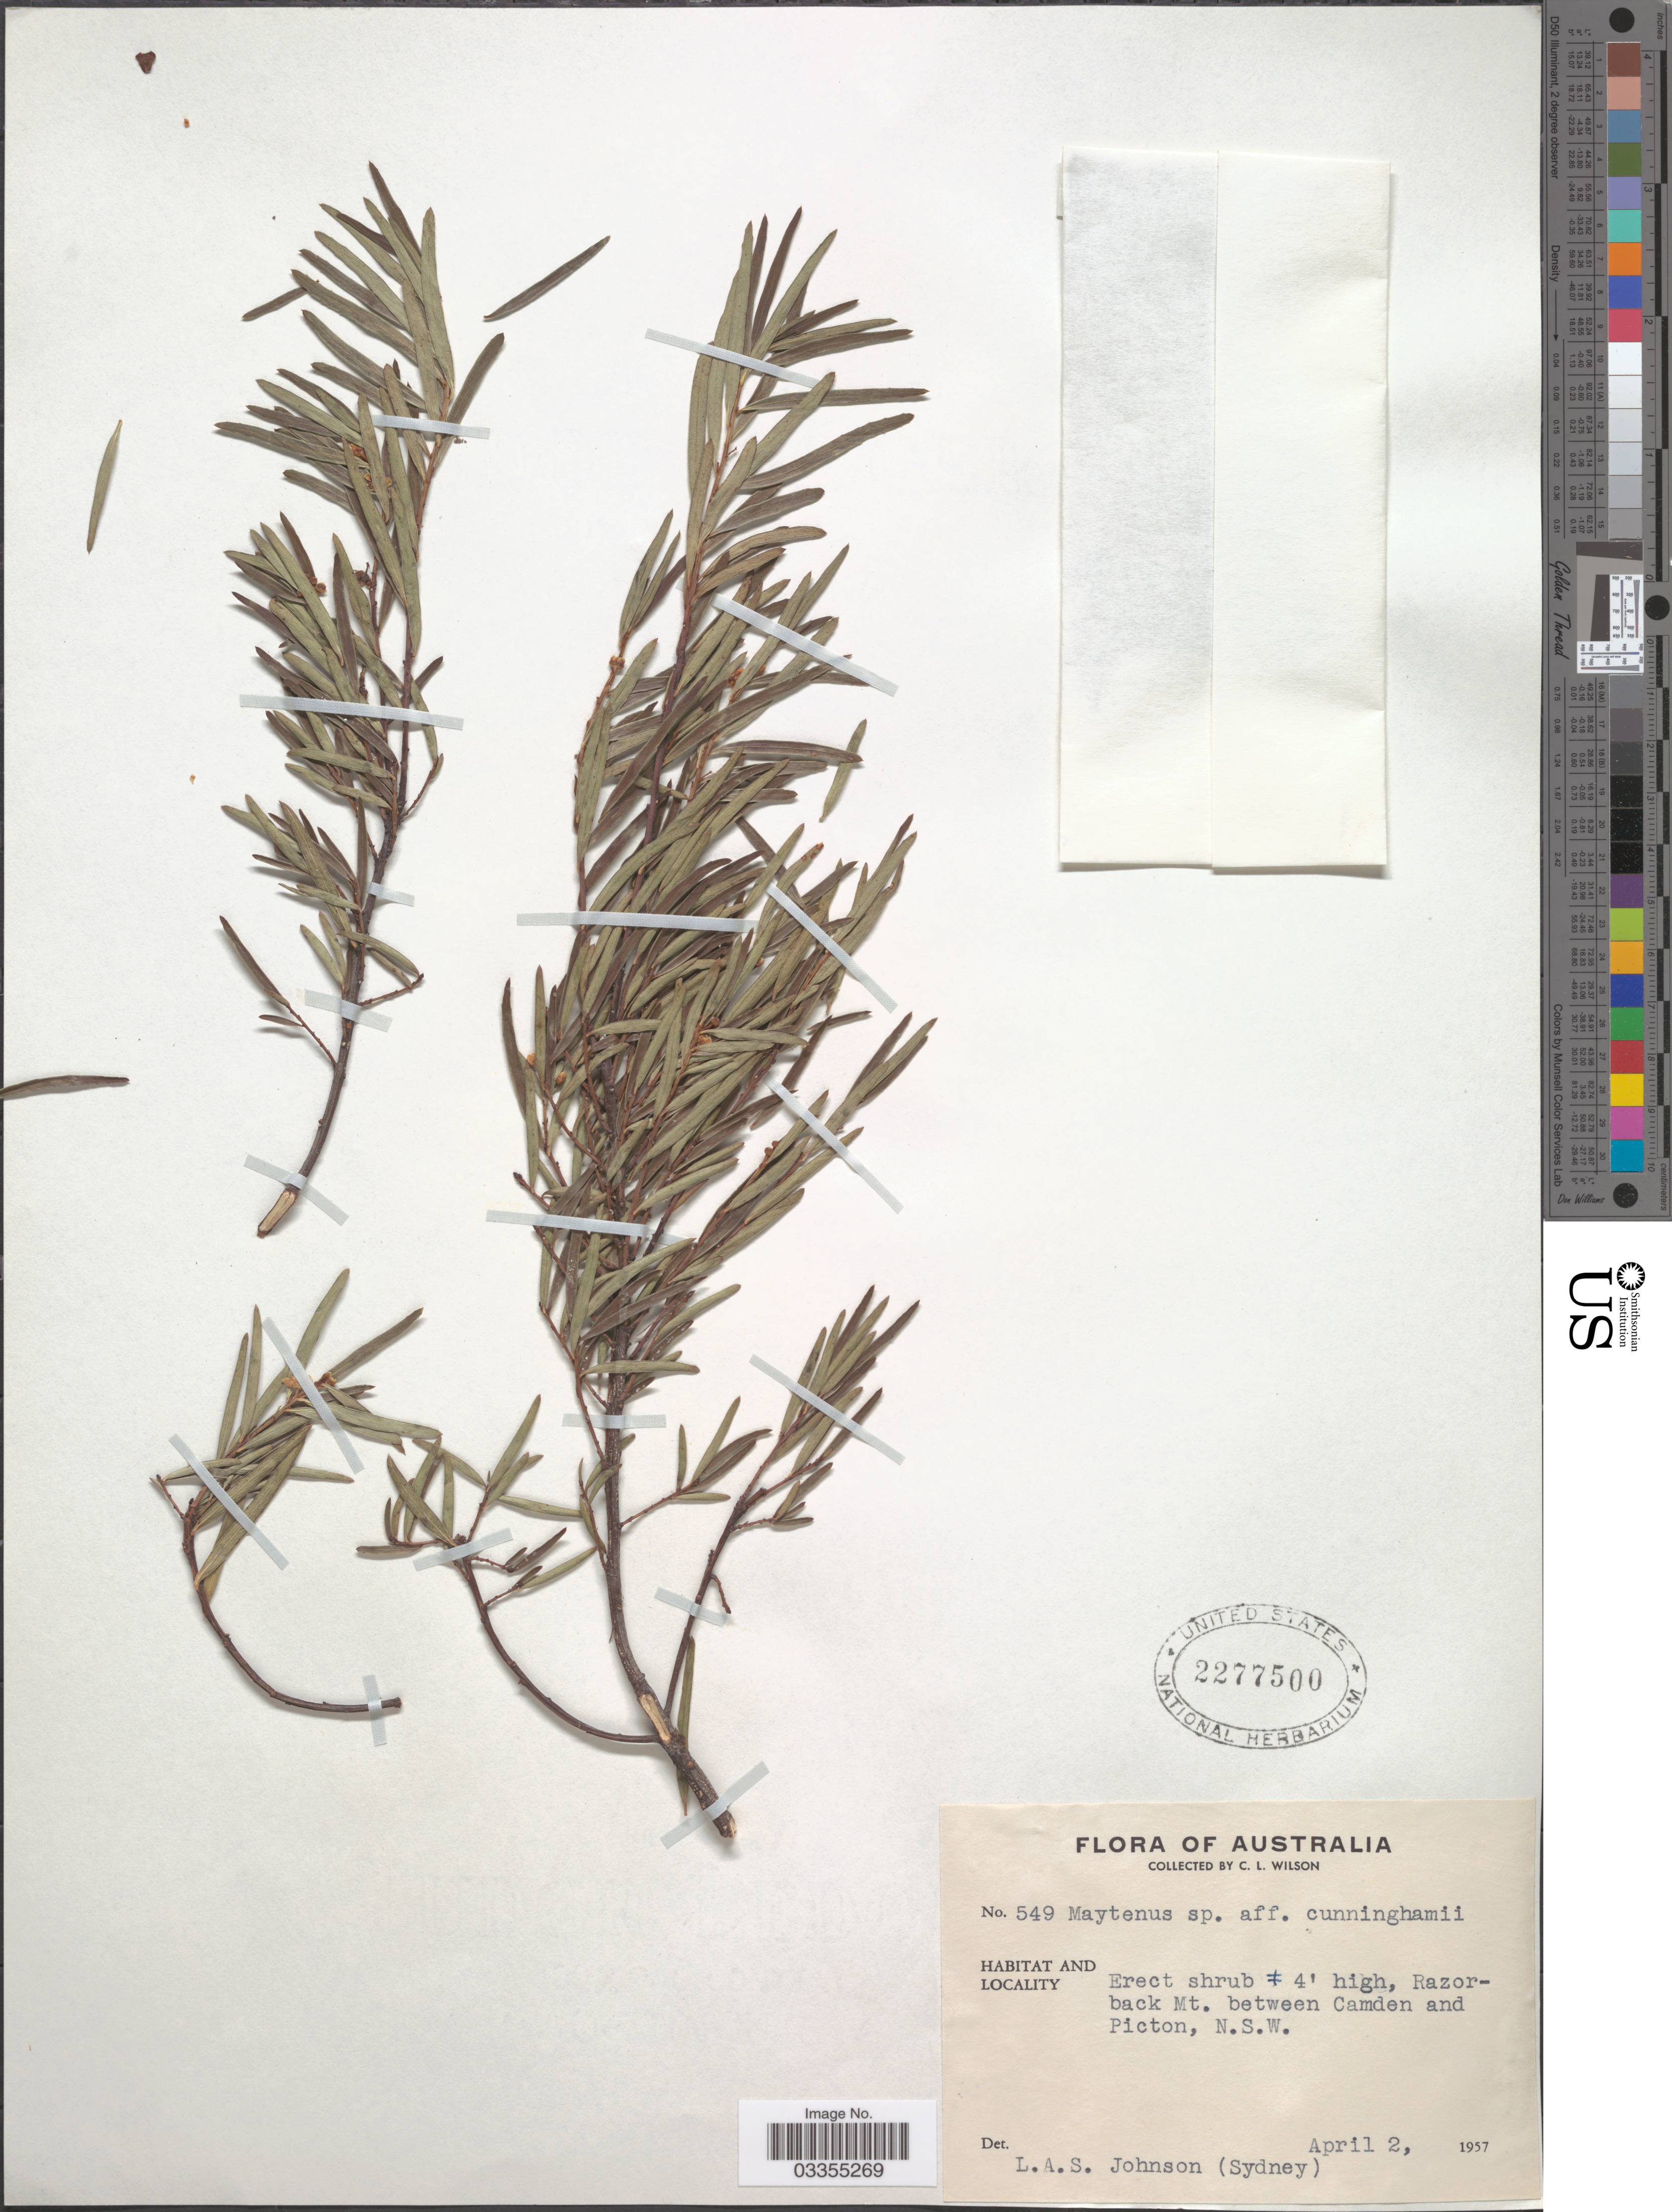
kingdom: Plantae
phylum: Tracheophyta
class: Magnoliopsida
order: Celastrales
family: Celastraceae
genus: Denhamia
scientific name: Denhamia silvestris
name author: (Lander & L.A.S. Johnson) Simmons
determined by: Renner, Matthew Anton Martyn, National Herbarium of New South Wales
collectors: C. L. Wilson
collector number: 549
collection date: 1957-04-02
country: Australia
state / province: New South Wales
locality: Razorback Mt. between Camden and Picton.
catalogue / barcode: US 2277500